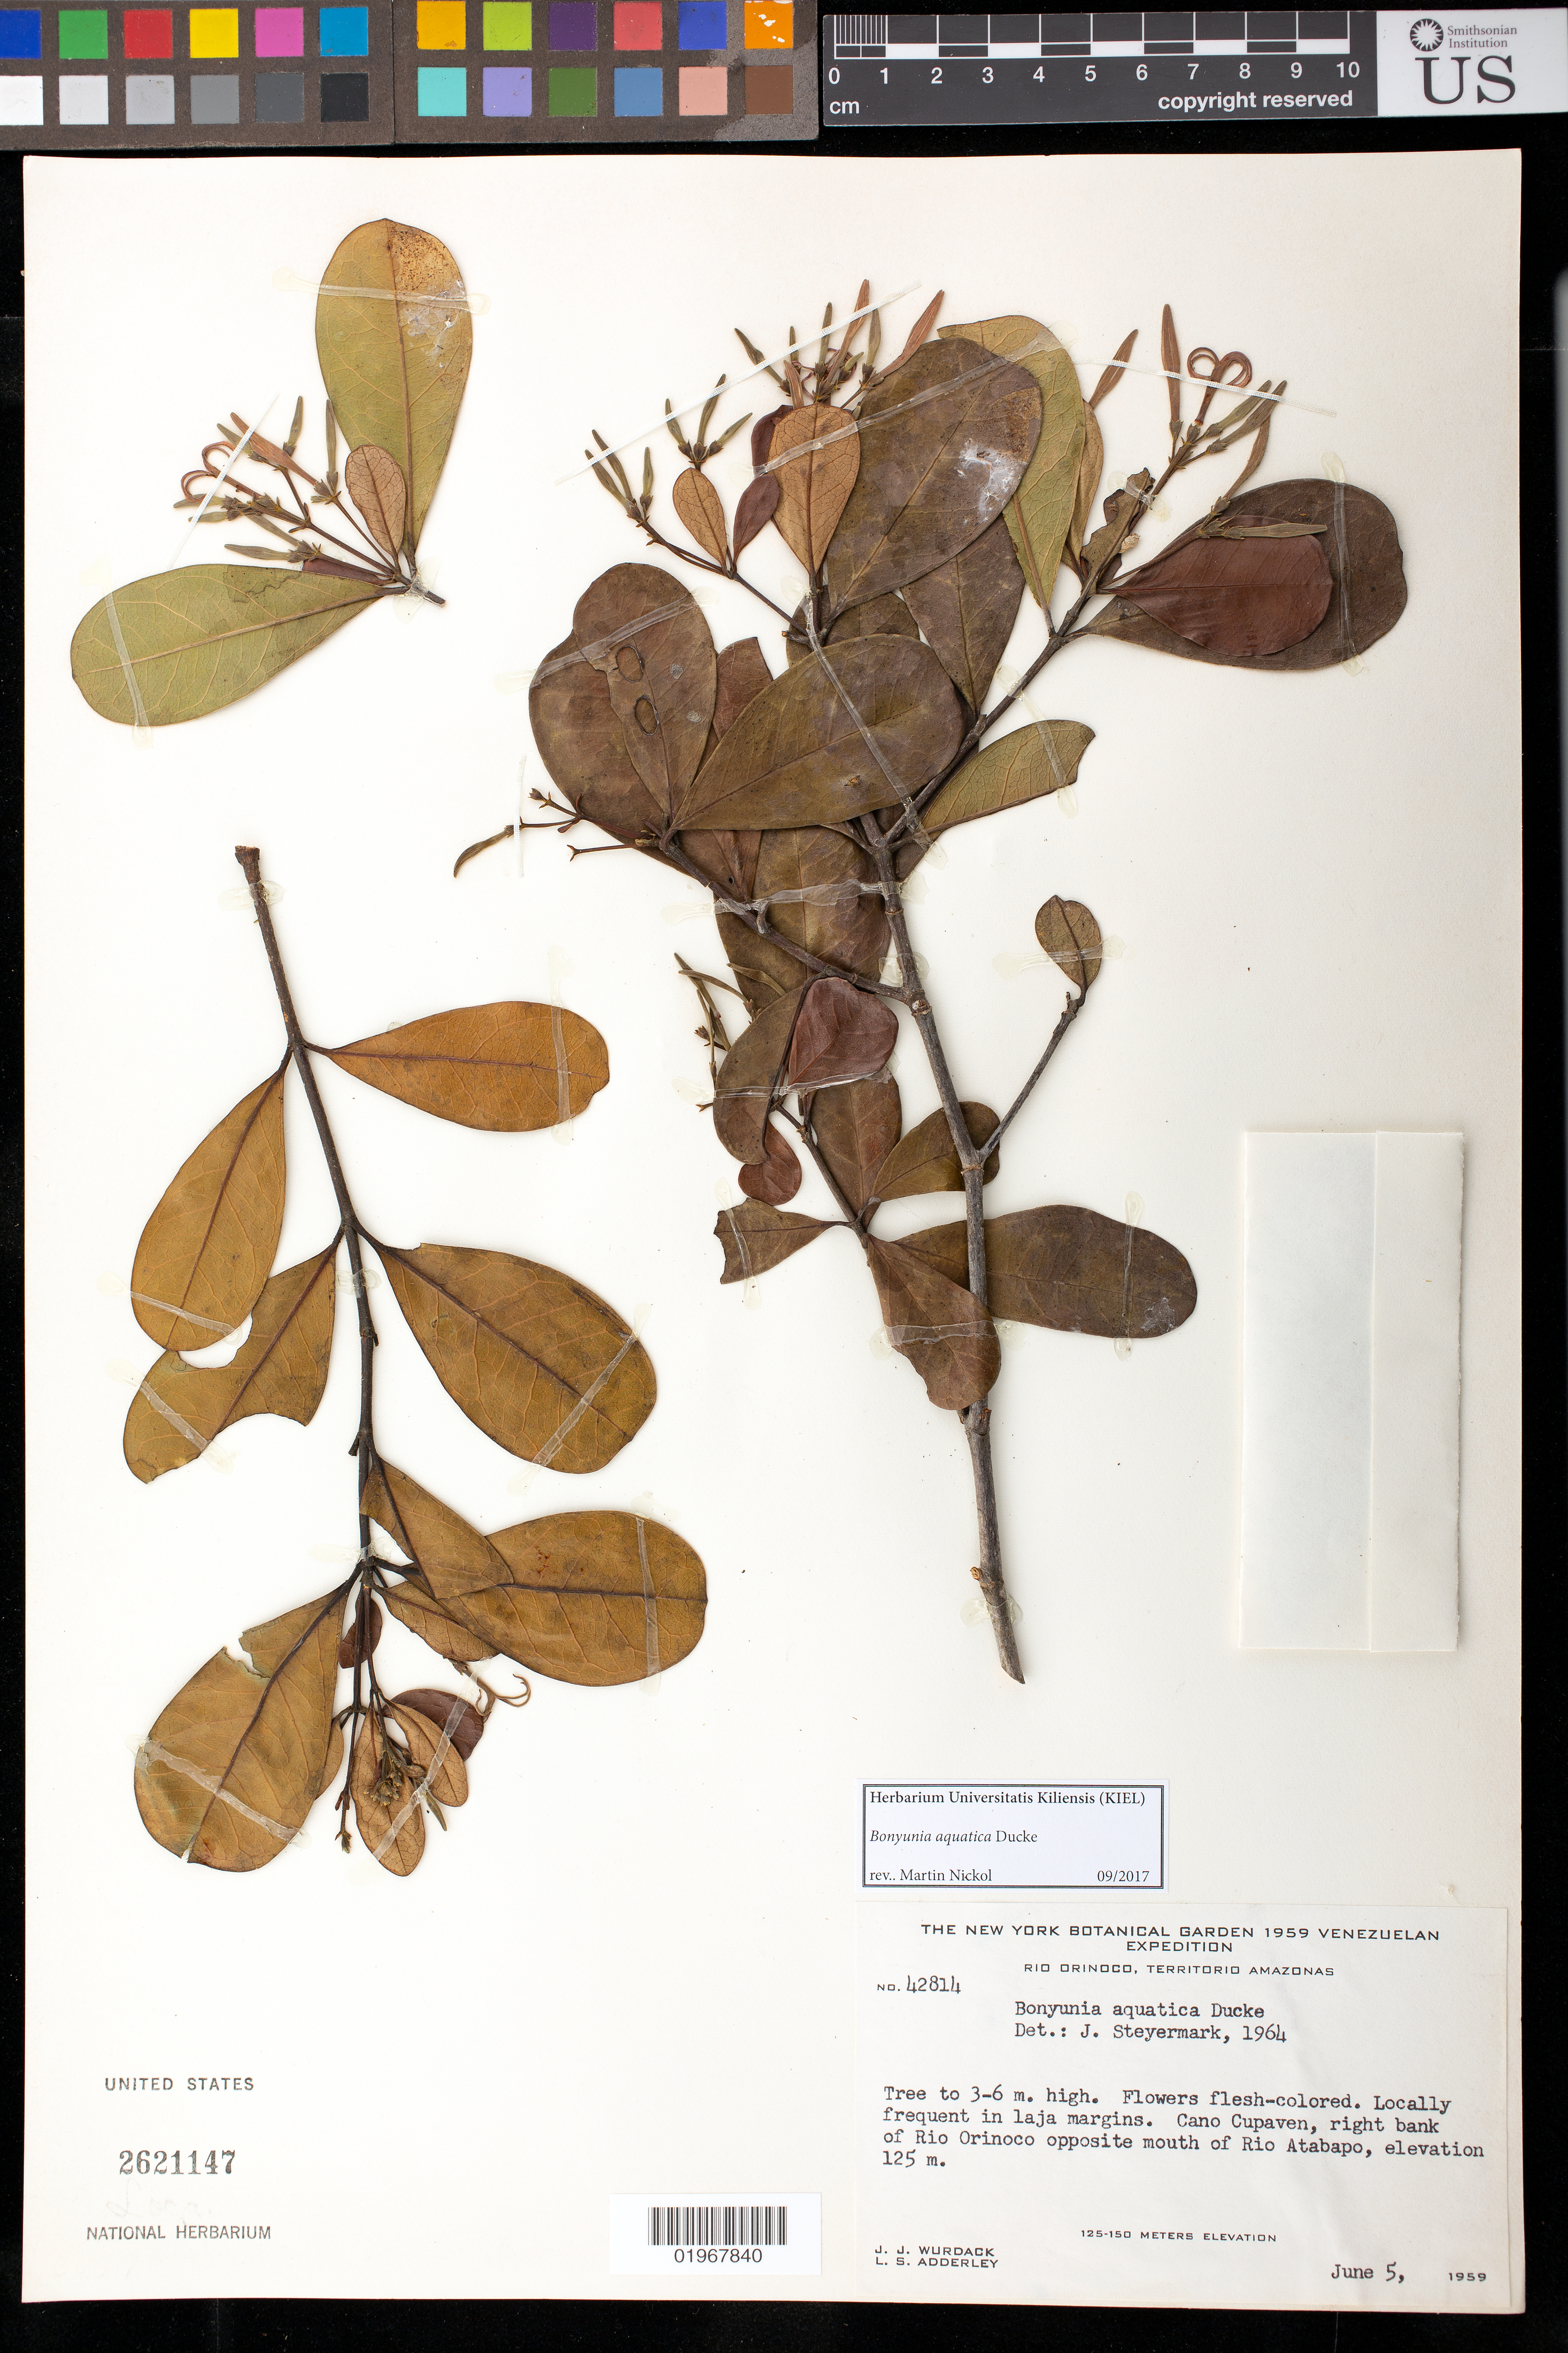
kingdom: Plantae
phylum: Tracheophyta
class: Magnoliopsida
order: Gentianales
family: Loganiaceae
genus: Bonyunia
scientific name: Bonyunia aquatica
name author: Ducke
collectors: J. J. Wurdack & L. S. Adderley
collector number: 42814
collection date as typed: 5-Jun-59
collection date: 1959-06-05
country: Venezuela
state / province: Amazonas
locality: Caño Cupaven, right bank of Rio Orinoco opposite mouth of Rio Atabapo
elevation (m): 125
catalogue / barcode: US 2621147